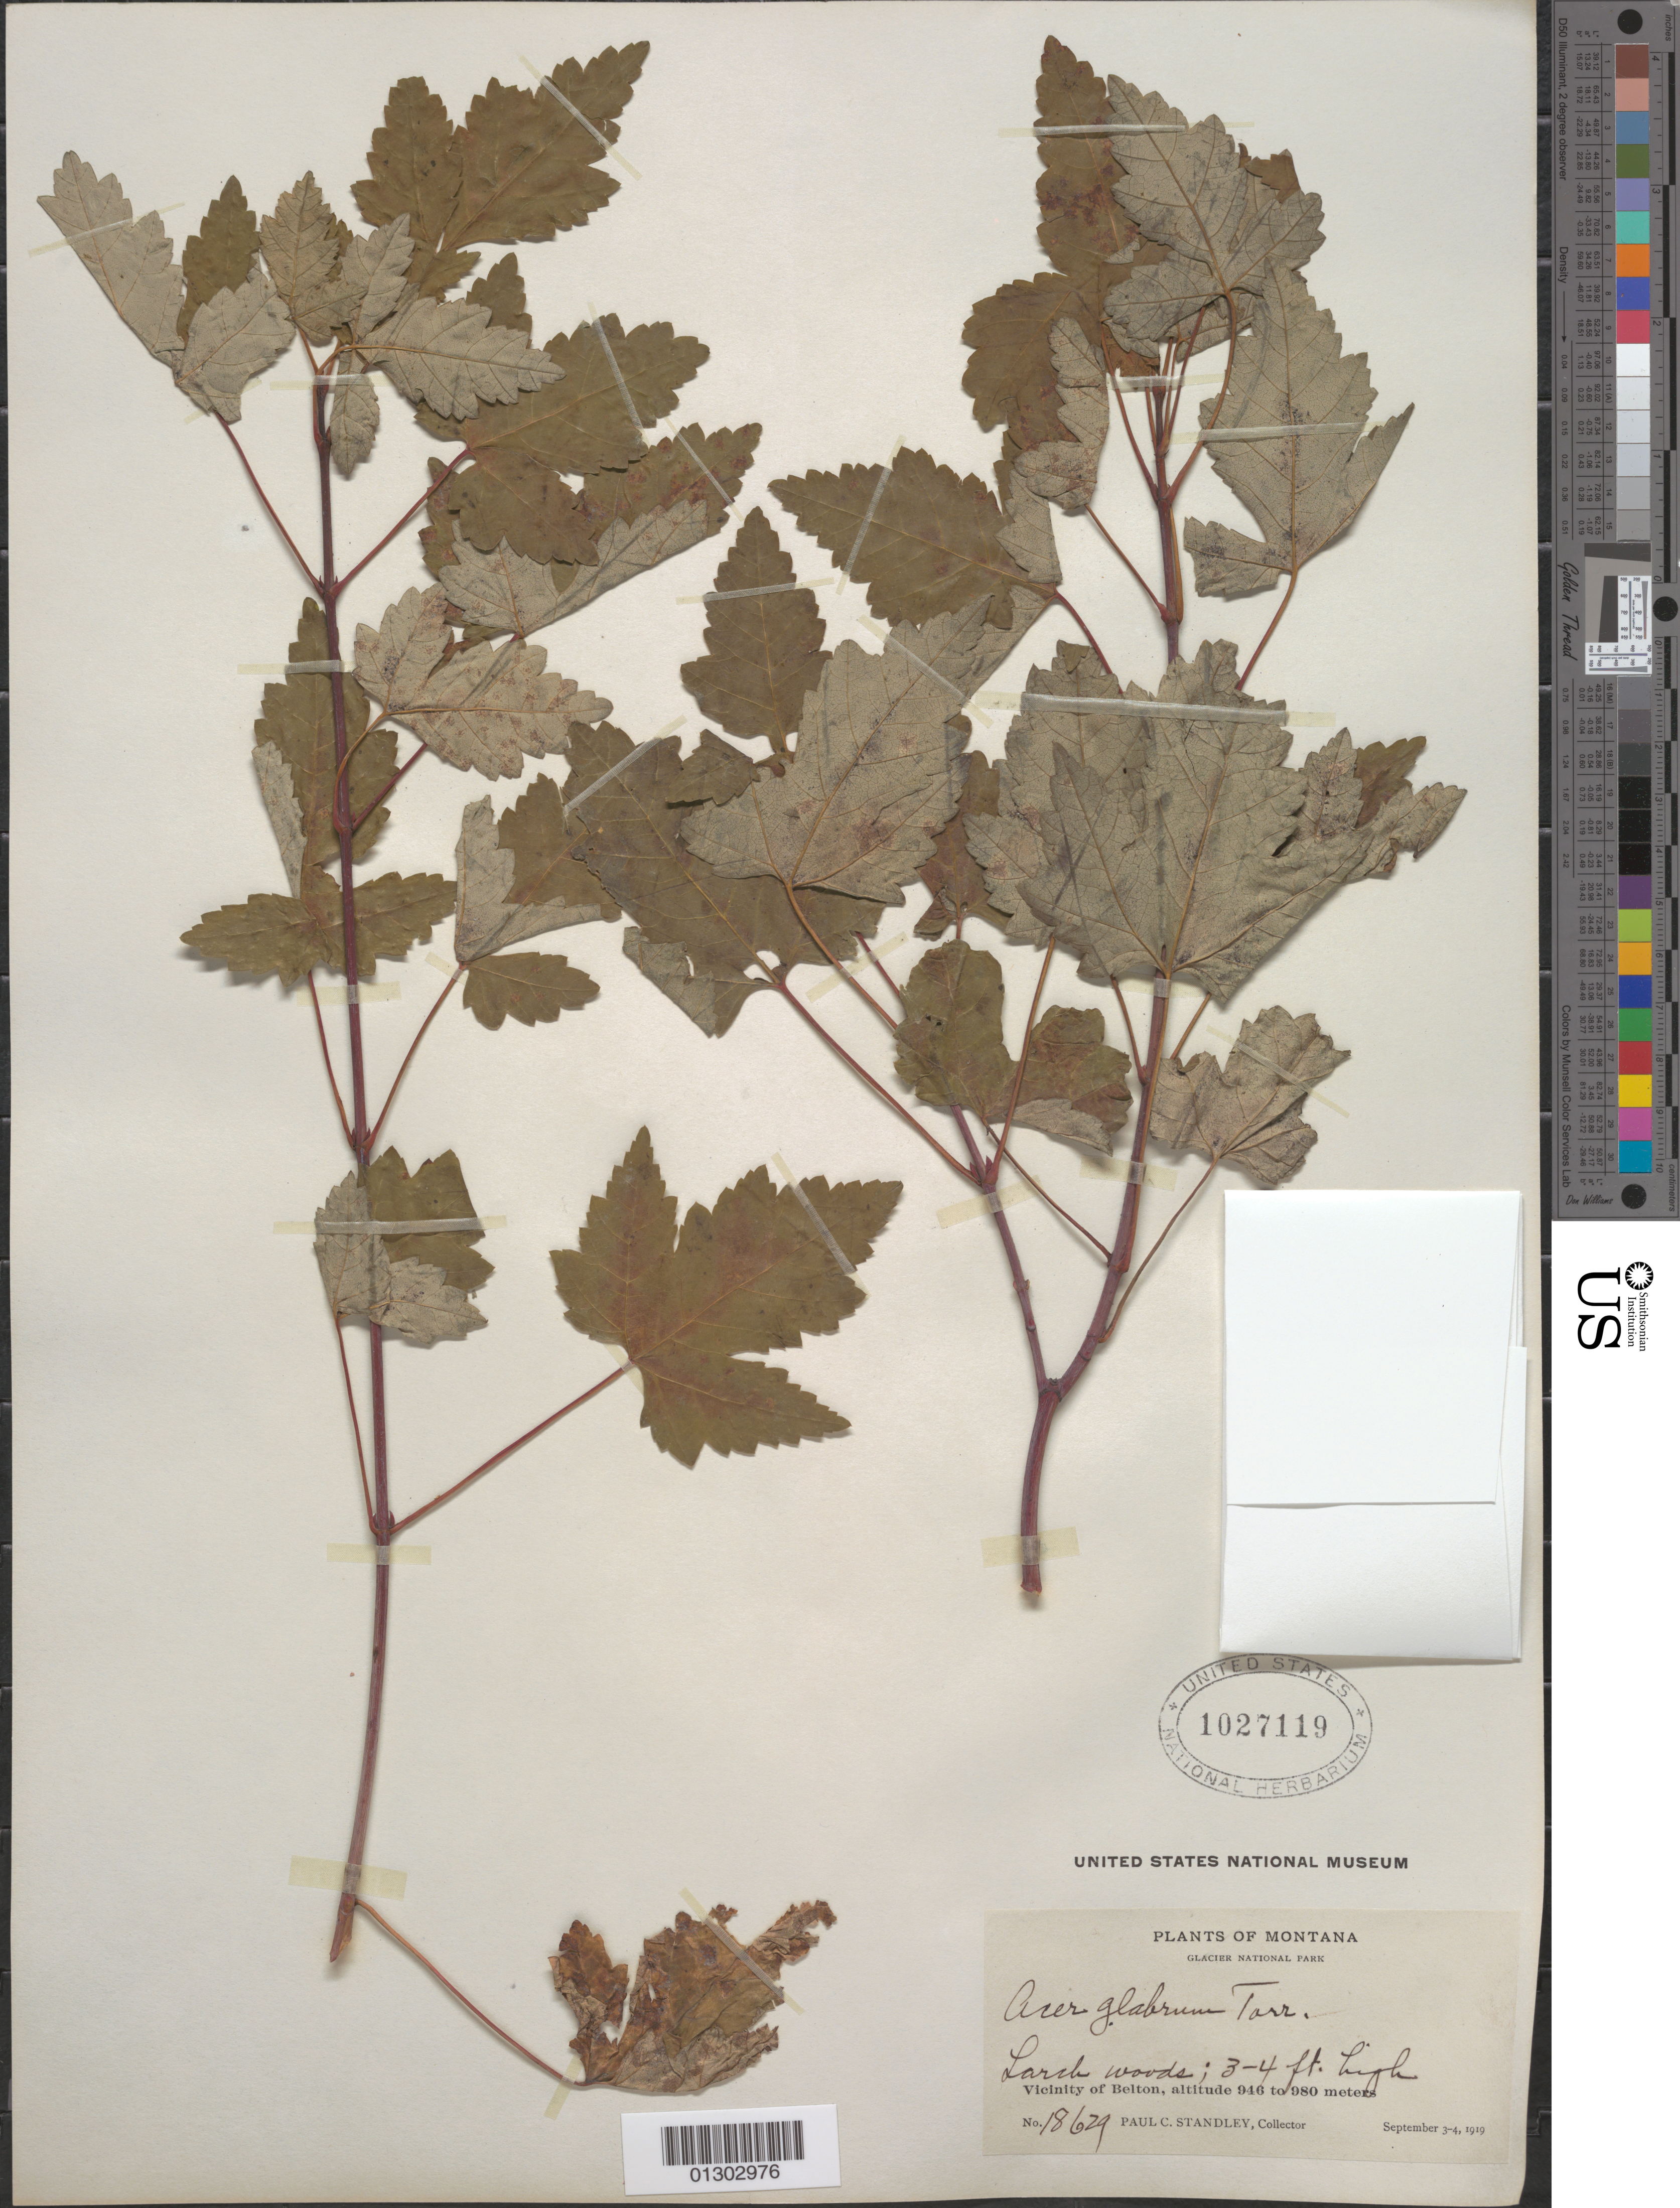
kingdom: Plantae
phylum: Tracheophyta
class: Magnoliopsida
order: Sapindales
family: Sapindaceae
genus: Acer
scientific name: Acer glabrum var. douglasii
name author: (Hook.) Dippel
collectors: P. C. Standley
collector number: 18629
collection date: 1919-09-03/1919-09-04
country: United States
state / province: Montana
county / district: Flathead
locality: Glacier National Park, vicinity of Belton.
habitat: Larch woods.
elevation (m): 946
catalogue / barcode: US 1027119